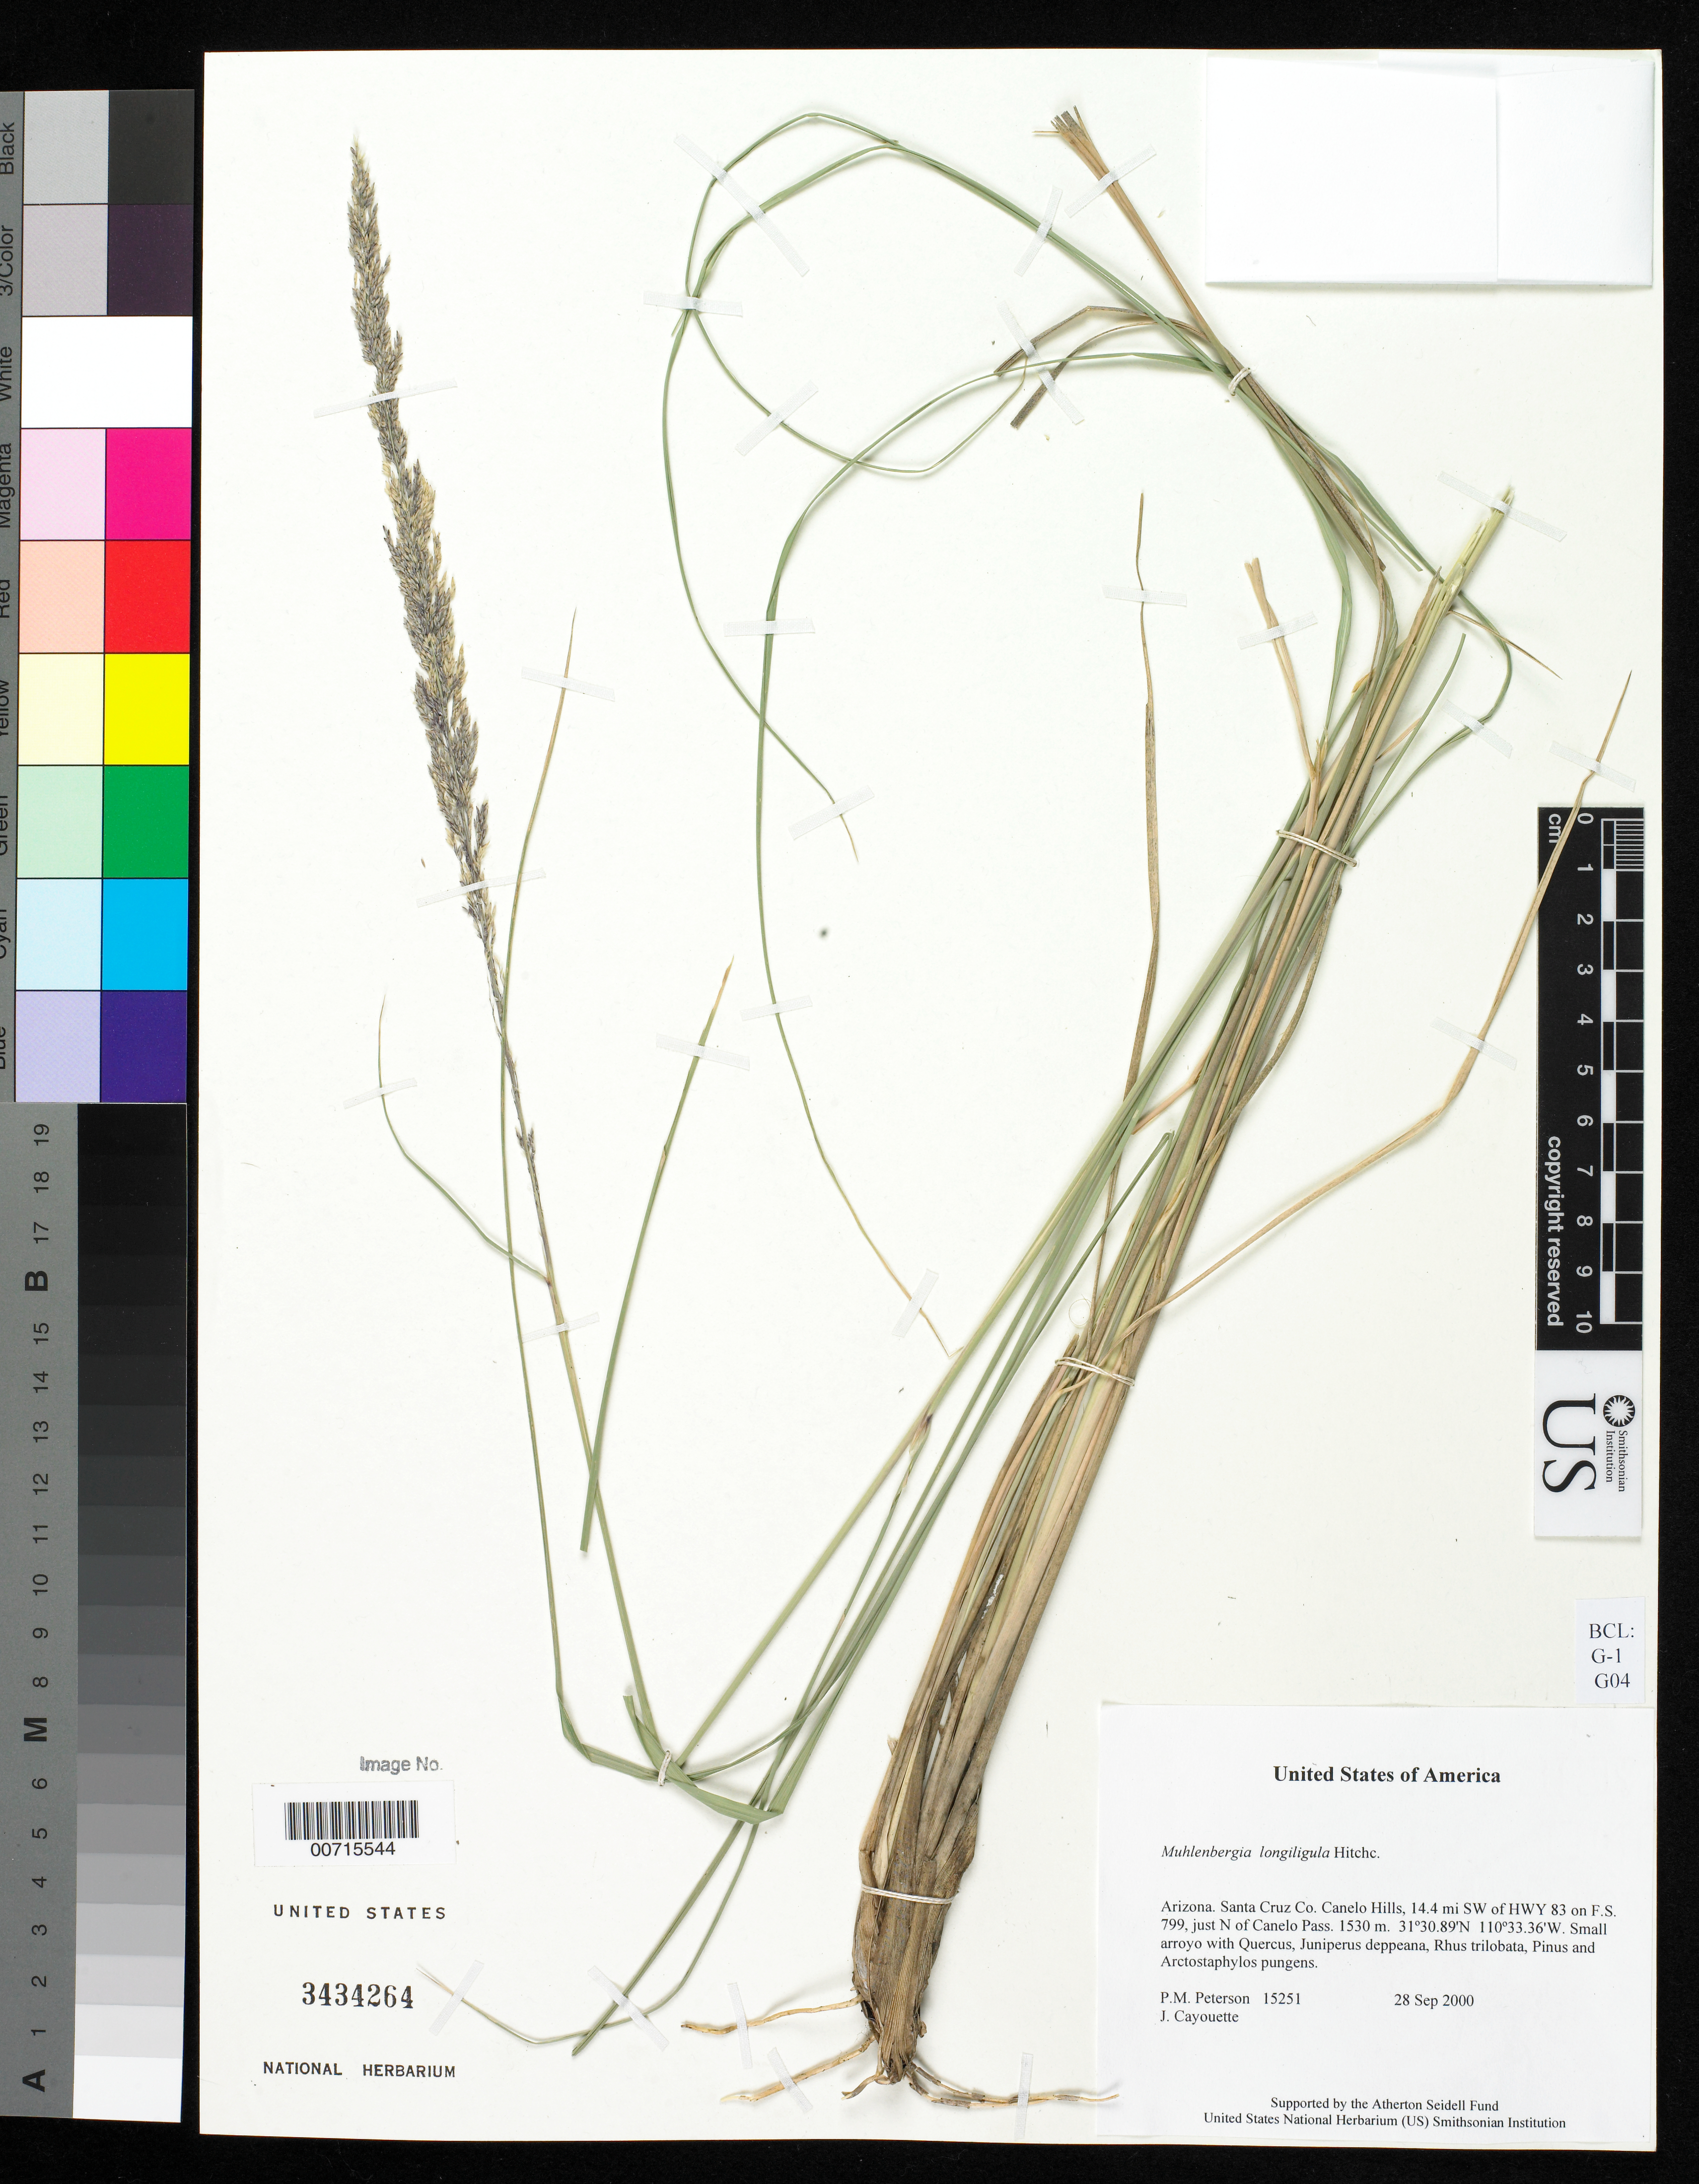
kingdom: Plantae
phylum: Tracheophyta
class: Liliopsida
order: Poales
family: Poaceae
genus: Muhlenbergia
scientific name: Muhlenbergia longiligula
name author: Hitchc.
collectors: P. M. Peterson & J. Cayouette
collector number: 15251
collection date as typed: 28 Sep 2000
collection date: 2000-09-28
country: United States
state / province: Arizona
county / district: Santa Cruz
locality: Canelo Hills, 14.4 mi SW of HWY 83 on F.S. 799, just N of Canelo Pass.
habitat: Small arroyo with Quercus, Juniperus deppeana, Rhus trilobata, Pinus and Arctostaphylos pungens.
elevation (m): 1530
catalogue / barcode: US 3434264